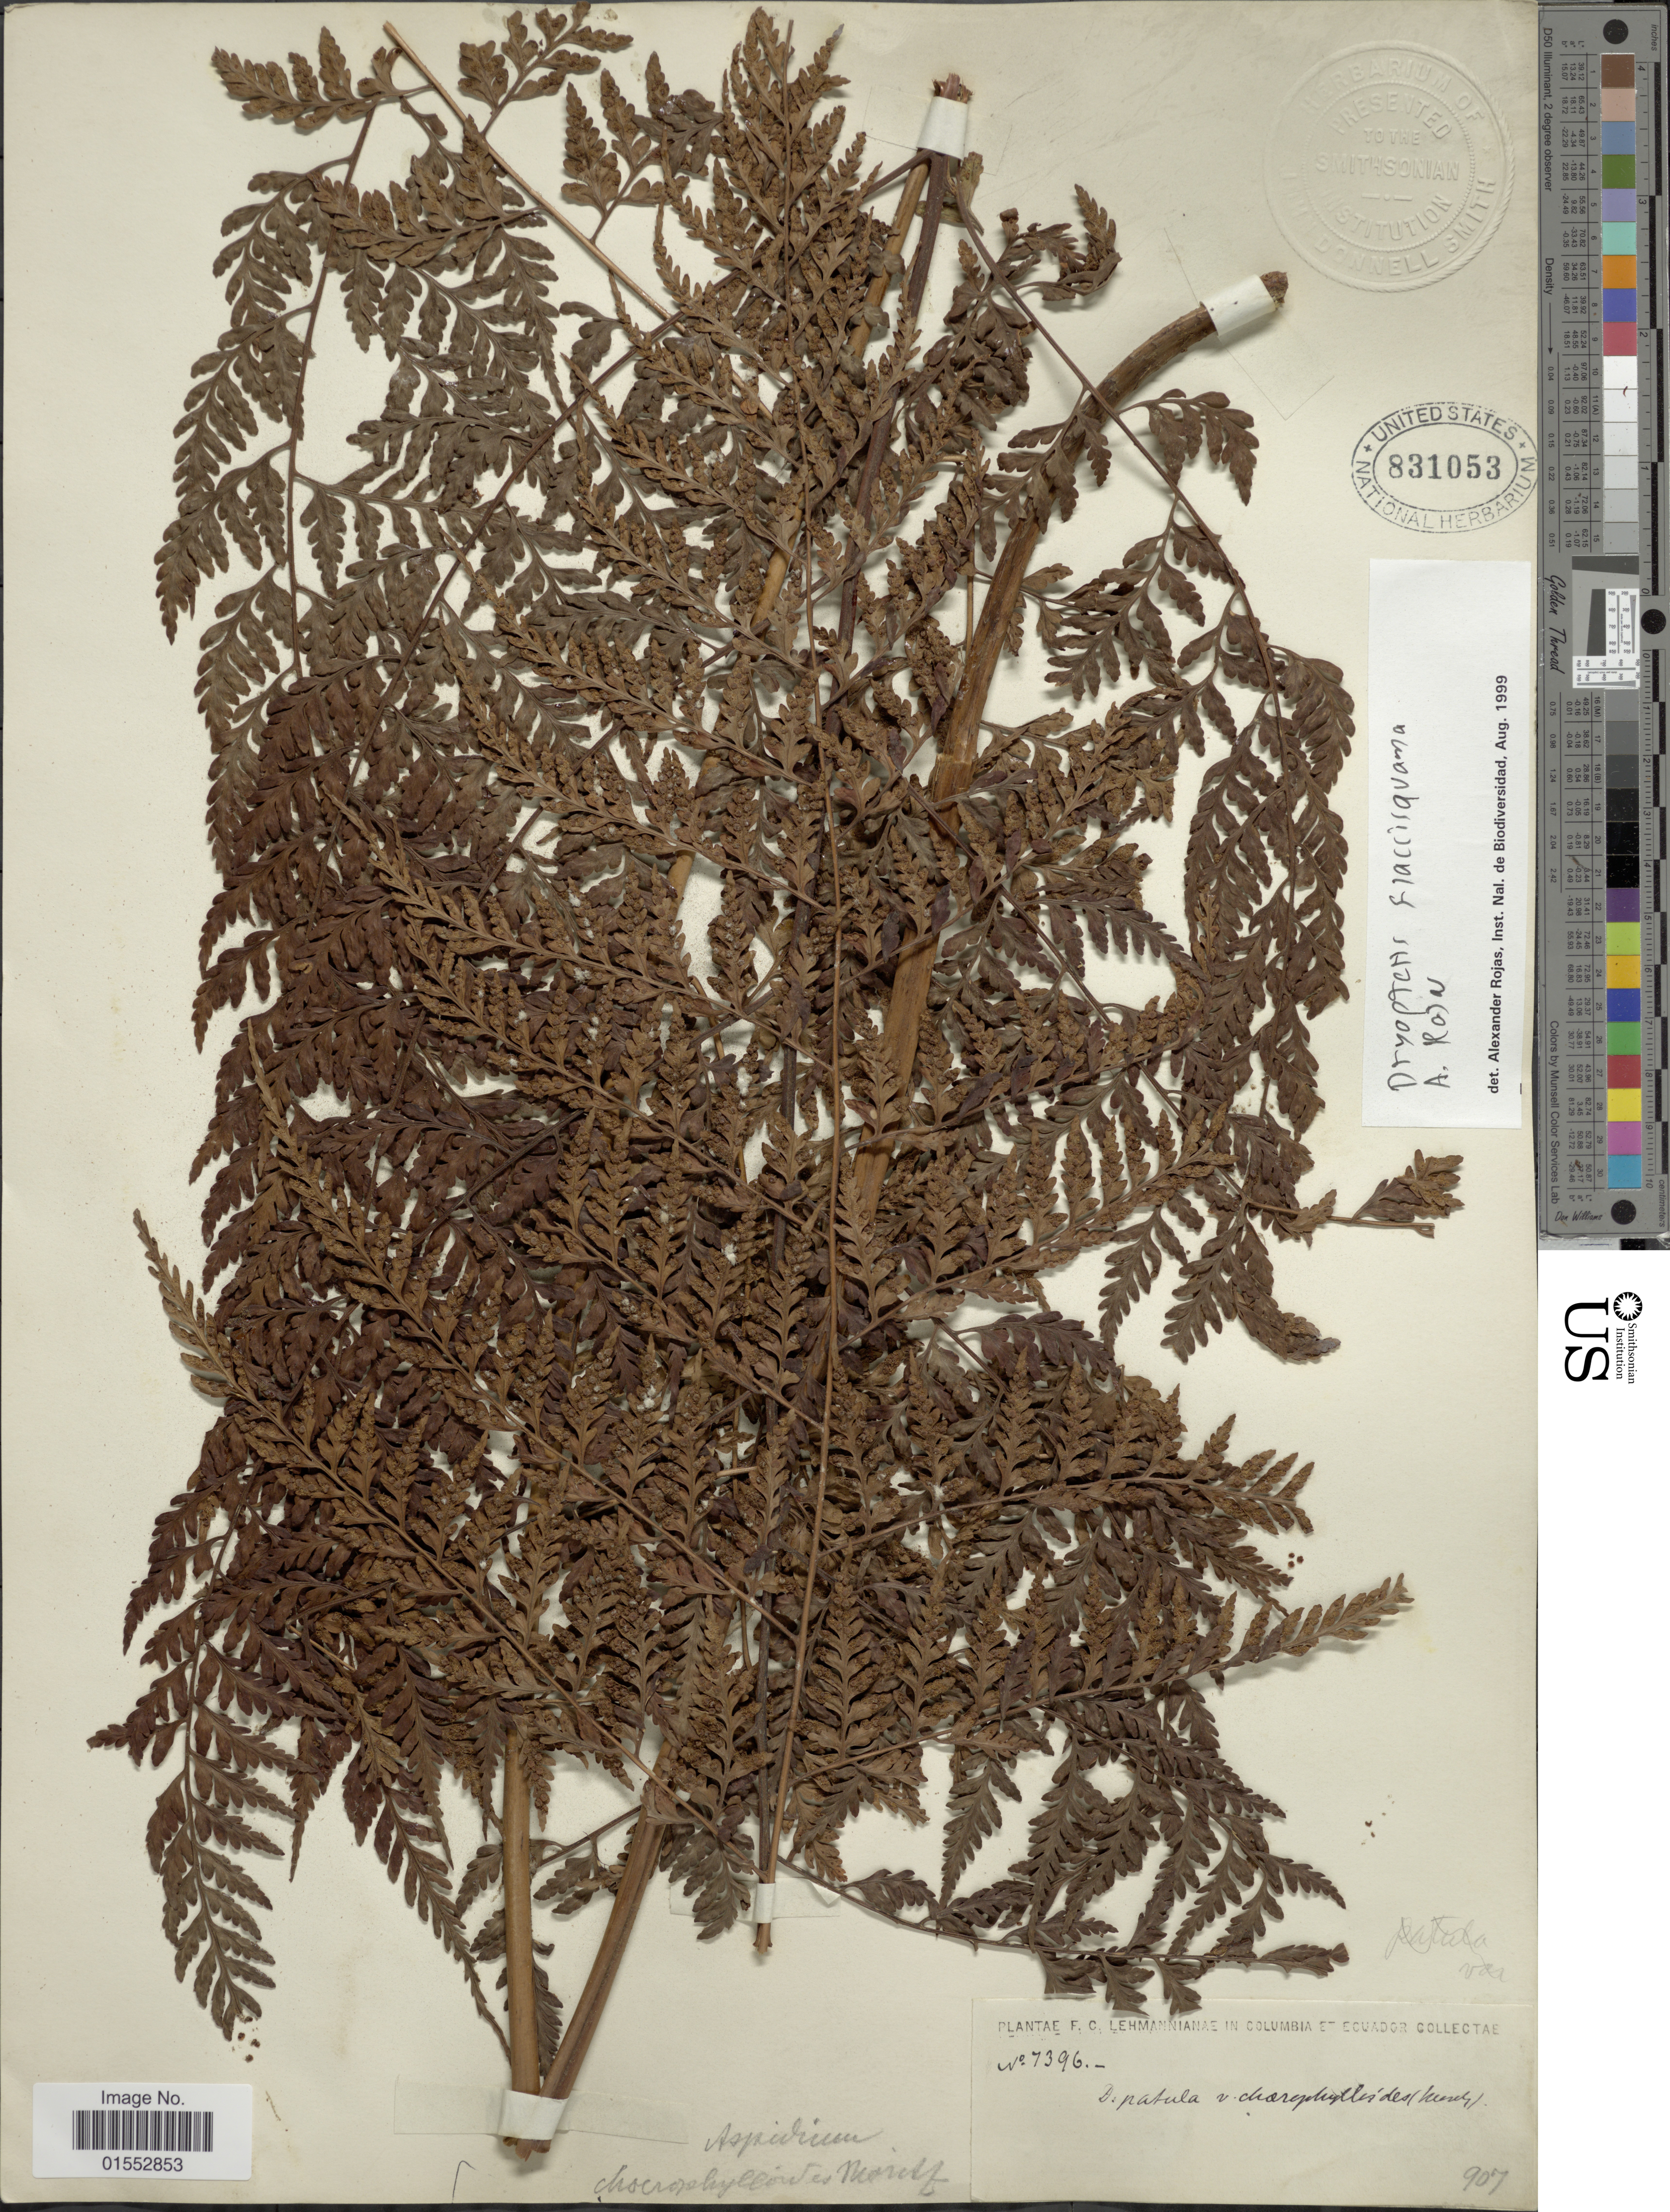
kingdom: Plantae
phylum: Tracheophyta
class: Polypodiopsida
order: Polypodiales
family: Dryopteridaceae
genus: Dryopteris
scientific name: Dryopteris flaccisquama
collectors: F. C. Lehmann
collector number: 7396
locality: Columbia et Ecuador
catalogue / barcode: US 831053